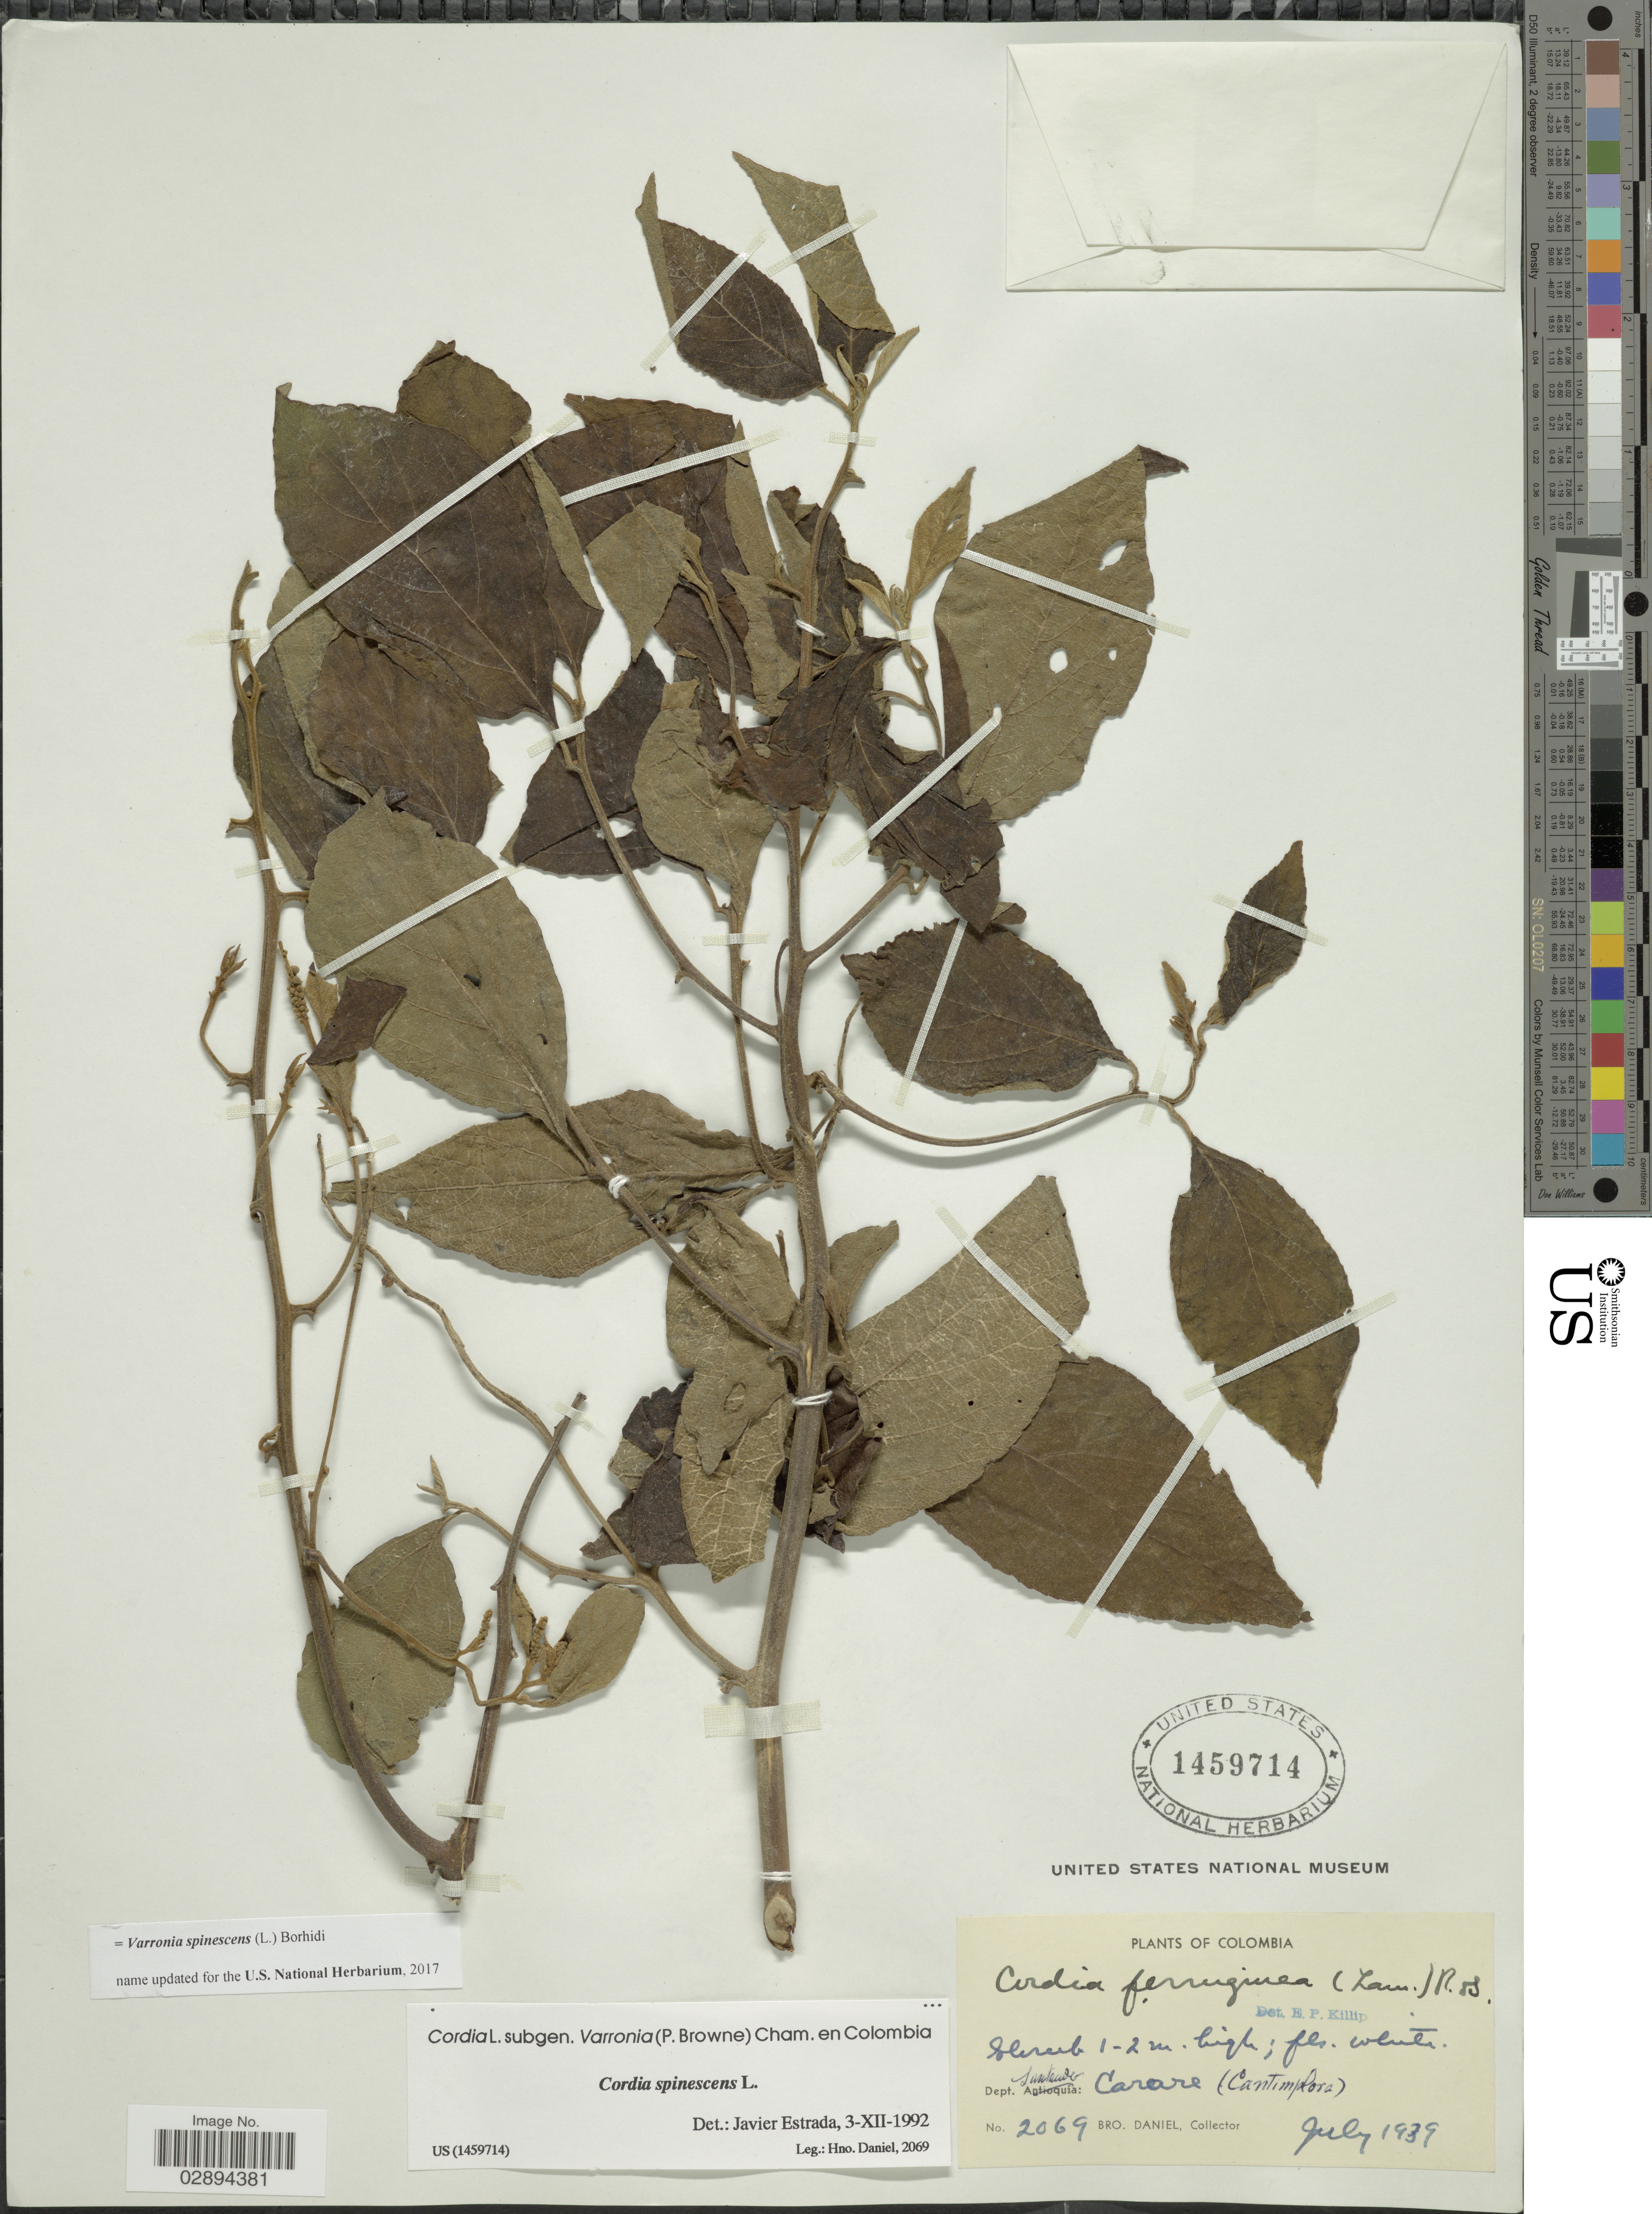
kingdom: Plantae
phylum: Tracheophyta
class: Magnoliopsida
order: Boraginales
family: Cordiaceae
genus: Varronia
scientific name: Varronia spinescens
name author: (L.) Borhidi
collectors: Bro. Daniel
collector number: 2069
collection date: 1939-07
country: Colombia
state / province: Santander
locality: Dept. Santander, Carare (Cantimflora).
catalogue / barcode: US 1459714